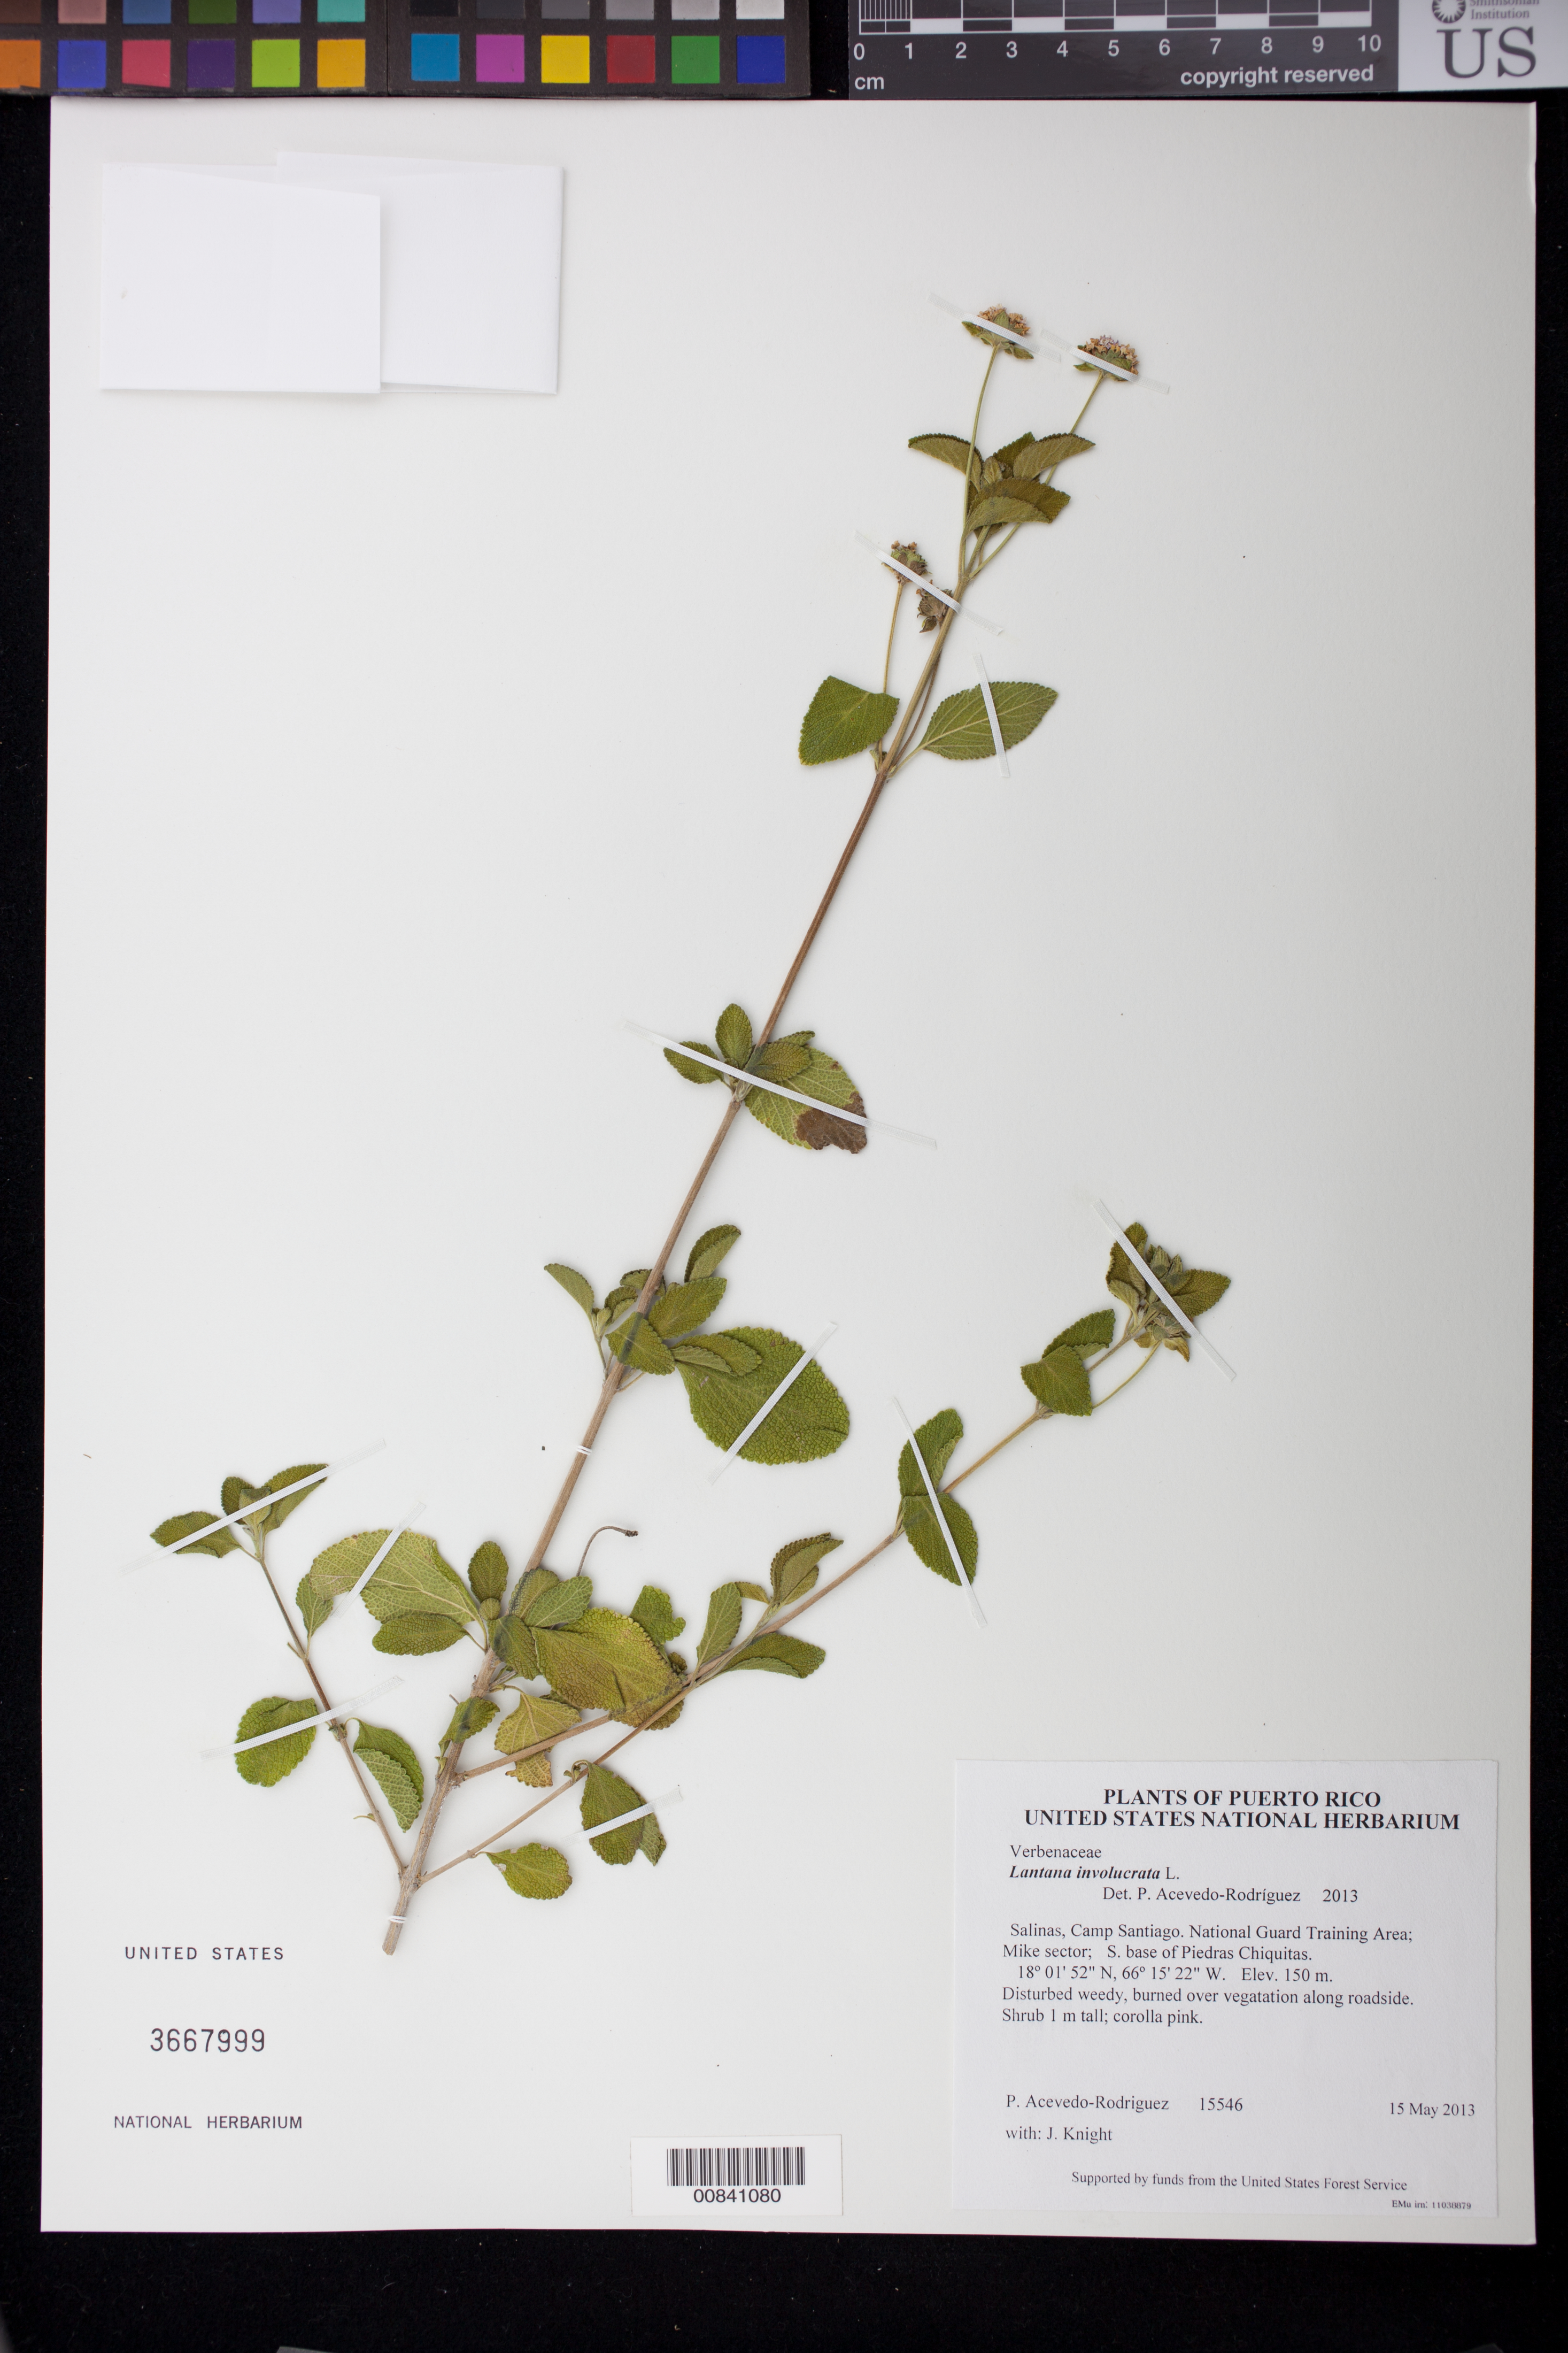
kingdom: Plantae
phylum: Tracheophyta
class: Magnoliopsida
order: Lamiales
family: Verbenaceae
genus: Lantana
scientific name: Lantana involucrata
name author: L.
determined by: Acevedo-Rodríguez, P., (BOT), Smithsonian Institution - National Museum of Natural History (UNITED STATES)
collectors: P. Acevedo-Rodr. & J. Knight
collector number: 15546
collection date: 2013-05-15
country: Puerto Rico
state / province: Salinas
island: Puerto Rico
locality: Camp Santiago. National Guard Training Area; Mike sector; S. base of Piedras Chiquitas.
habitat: Disturbed weedy, burned over vegatation along roadside.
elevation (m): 150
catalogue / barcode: US 3667999